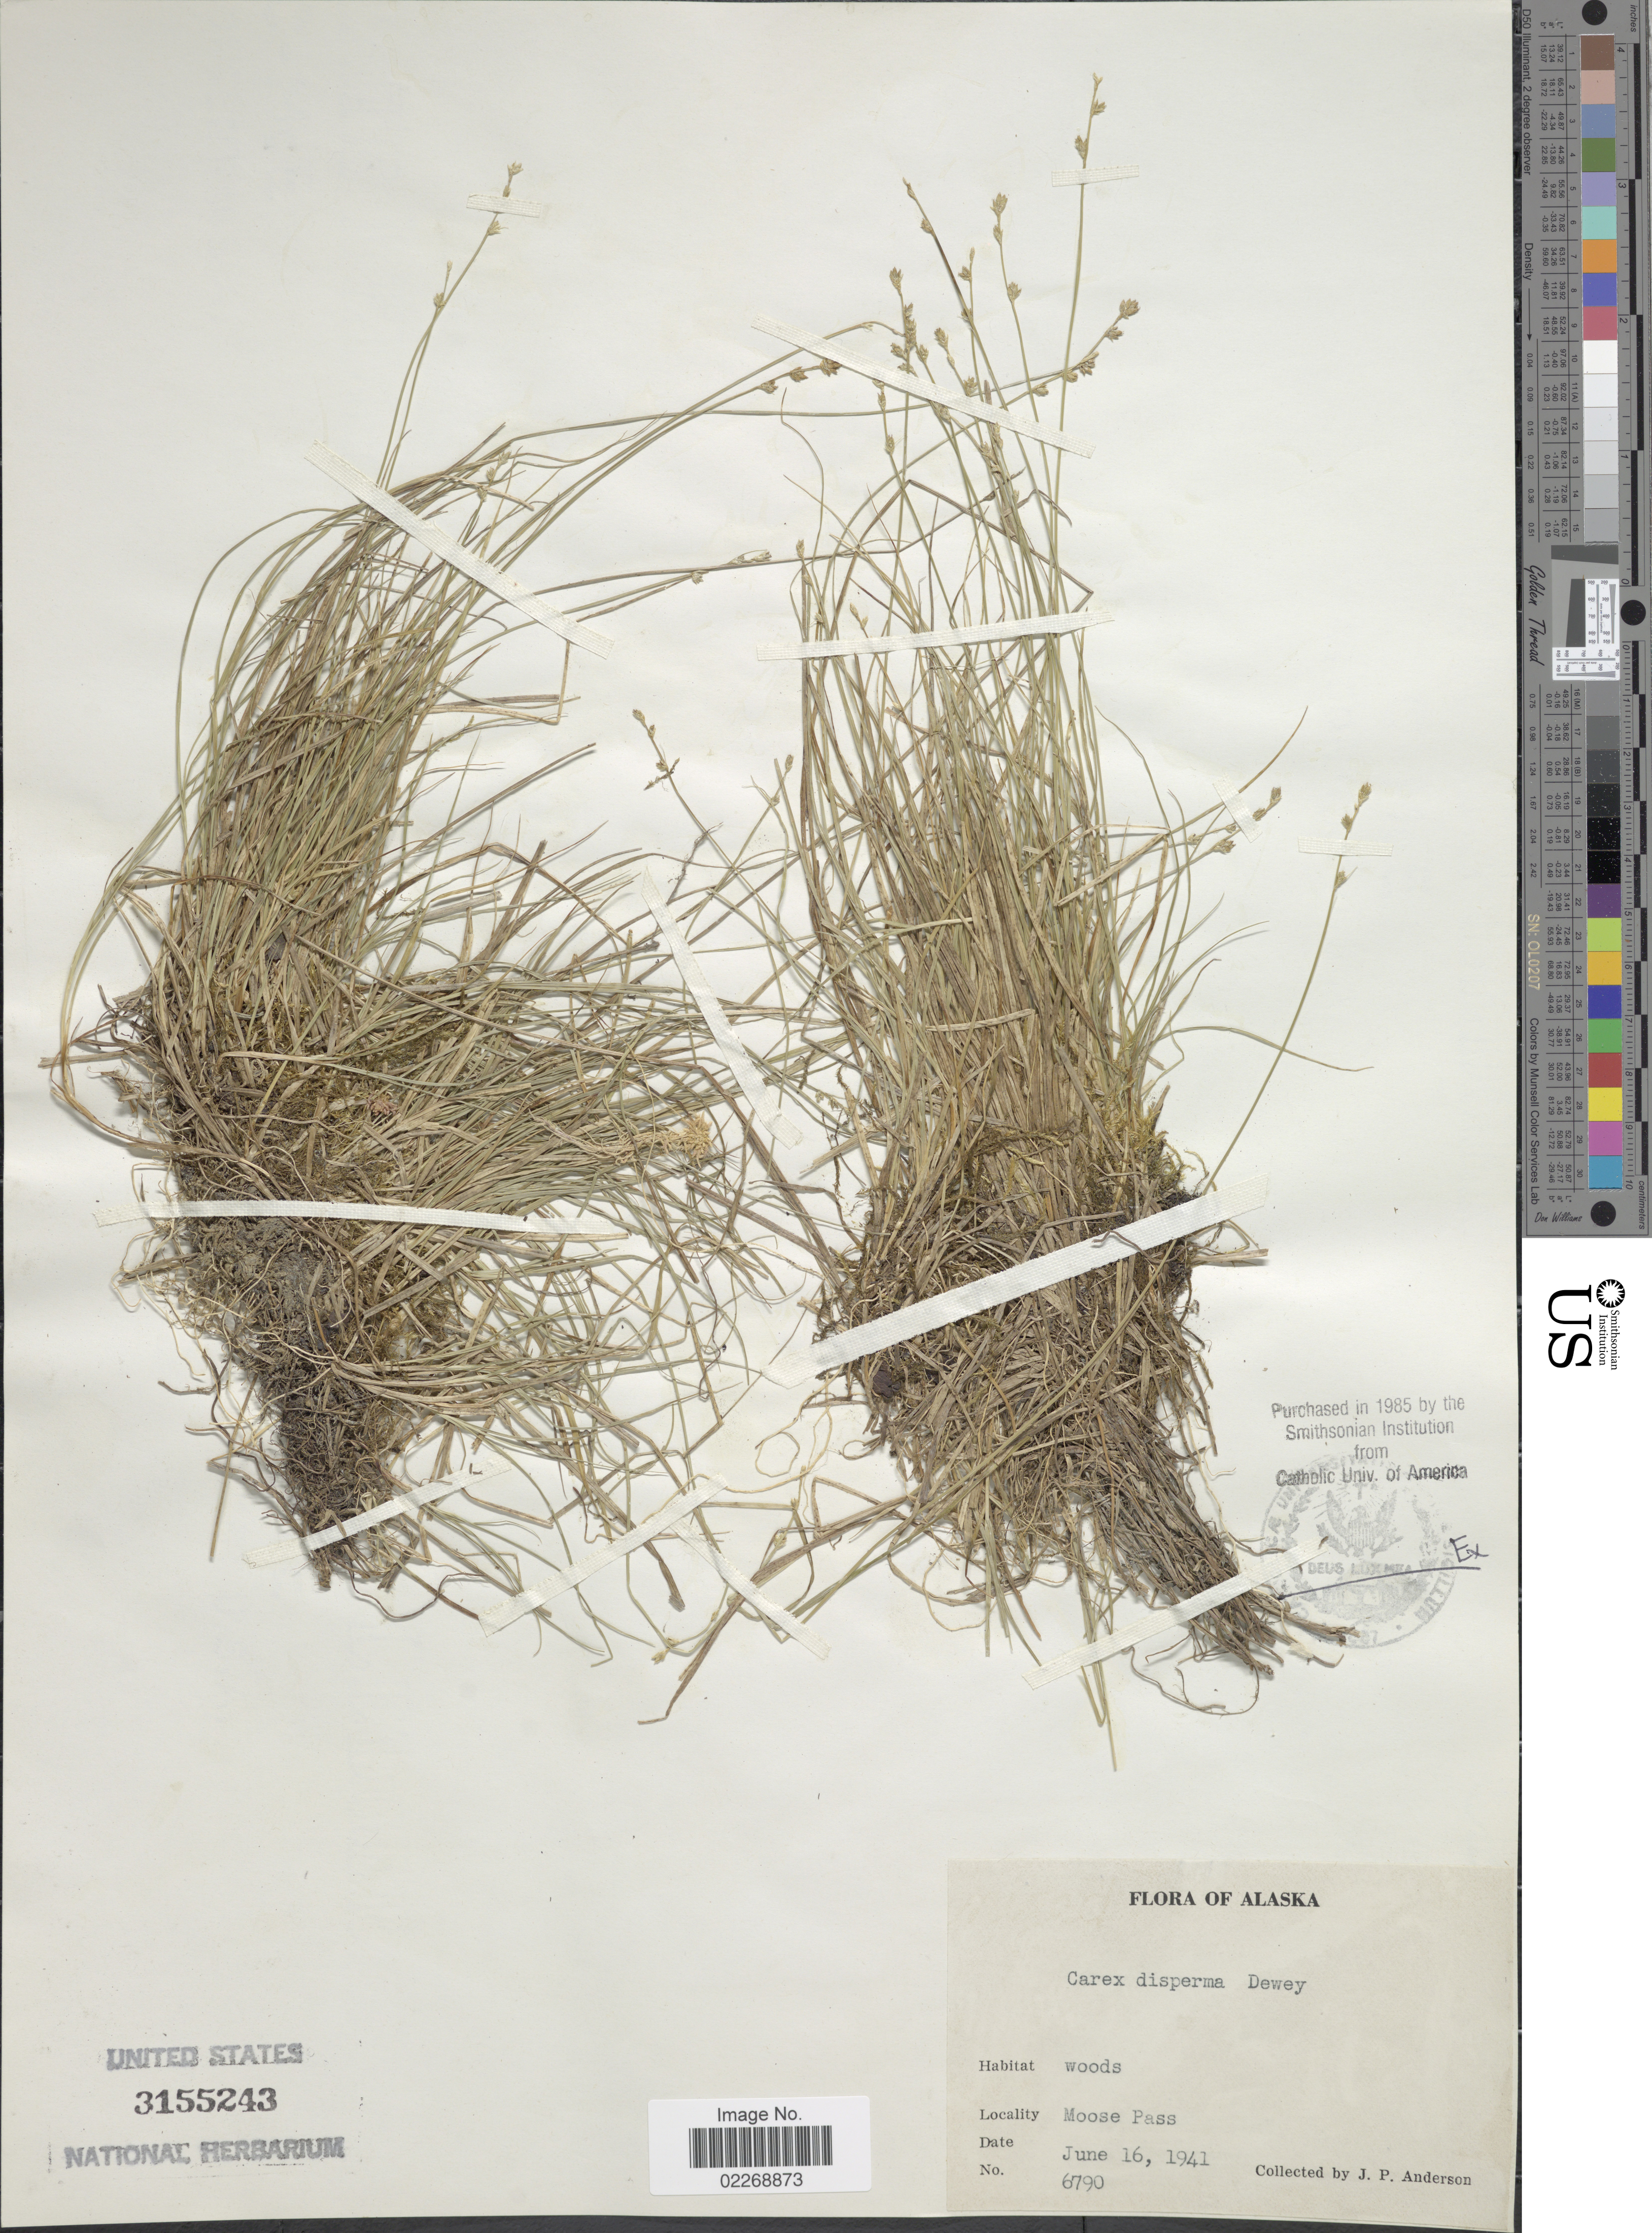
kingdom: Plantae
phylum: Tracheophyta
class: Liliopsida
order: Poales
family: Cyperaceae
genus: Carex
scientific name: Carex disperma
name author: Dewey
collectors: J. P. Anderson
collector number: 6790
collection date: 1941-06-16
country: United States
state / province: Alaska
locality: Woods, Moose Pass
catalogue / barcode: US 3155243